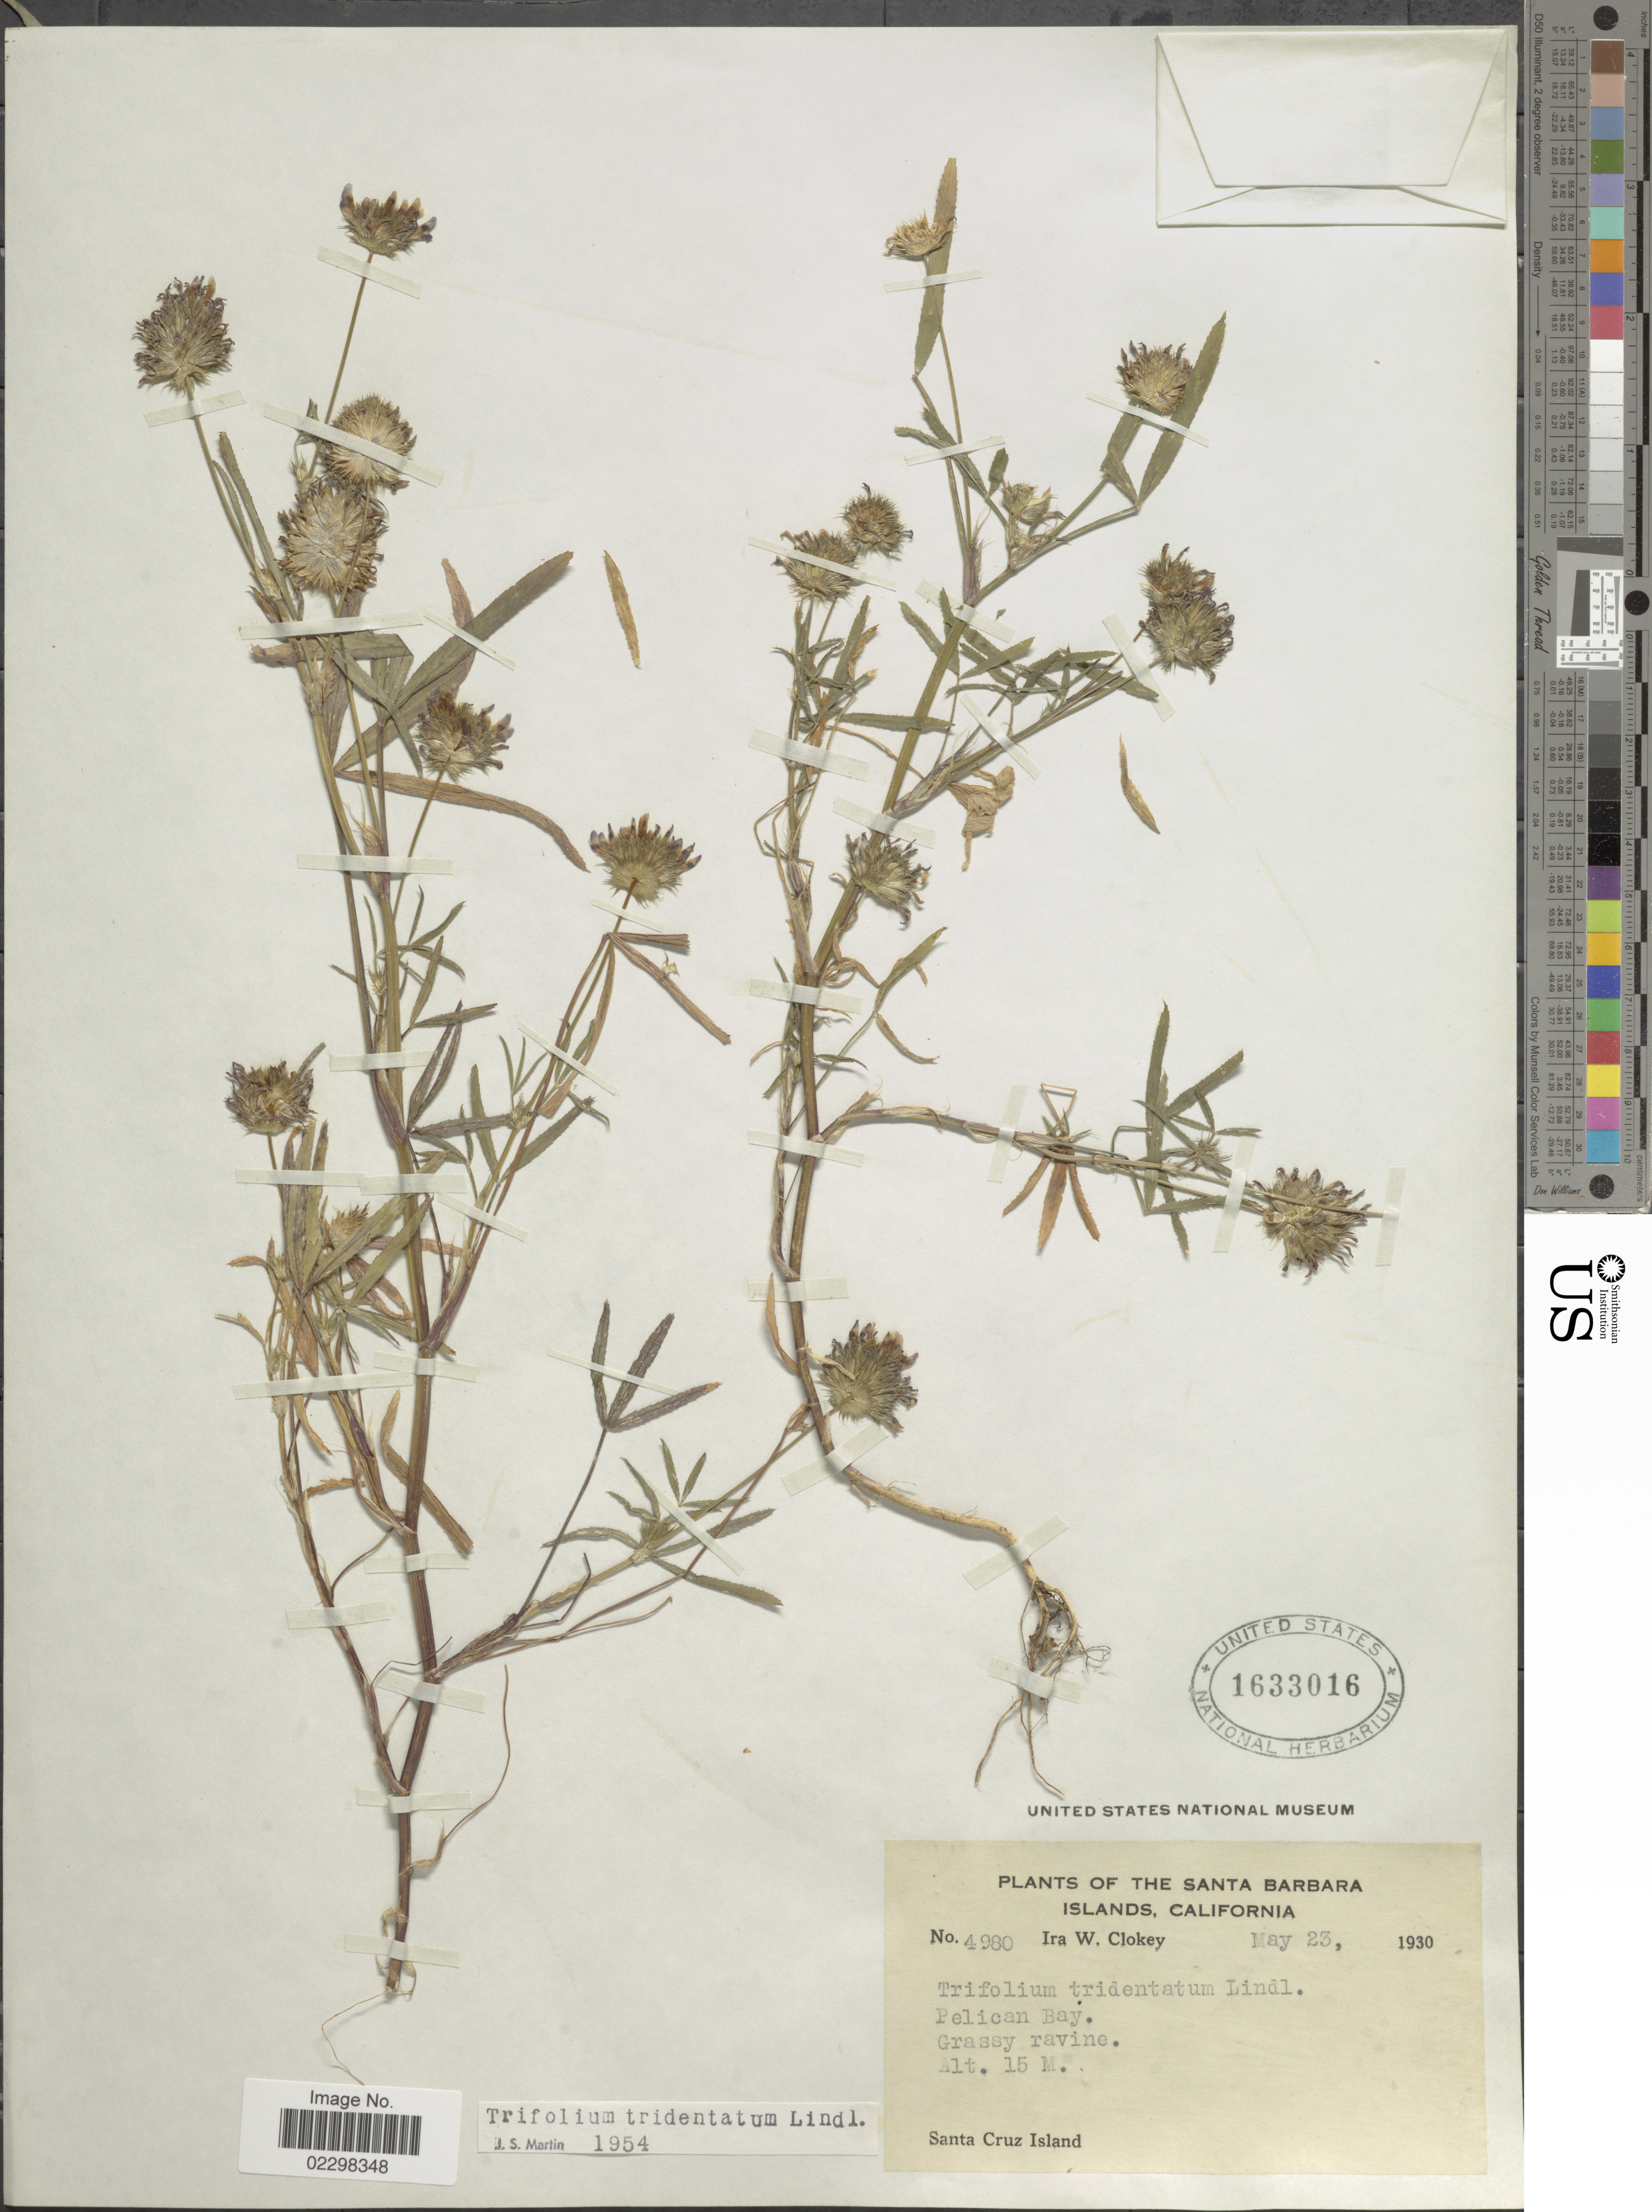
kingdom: Plantae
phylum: Tracheophyta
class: Magnoliopsida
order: Fabales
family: Fabaceae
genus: Trifolium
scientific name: Trifolium tridentatum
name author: Lindl.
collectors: I. W. Clokey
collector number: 4980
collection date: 1930-05-23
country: United States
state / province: California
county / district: Santa Barbara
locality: Santa Barbara Islands. California, Pelican Bay, Grassy ravine. Santa Cruz Island.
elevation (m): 15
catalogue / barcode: US 1633016